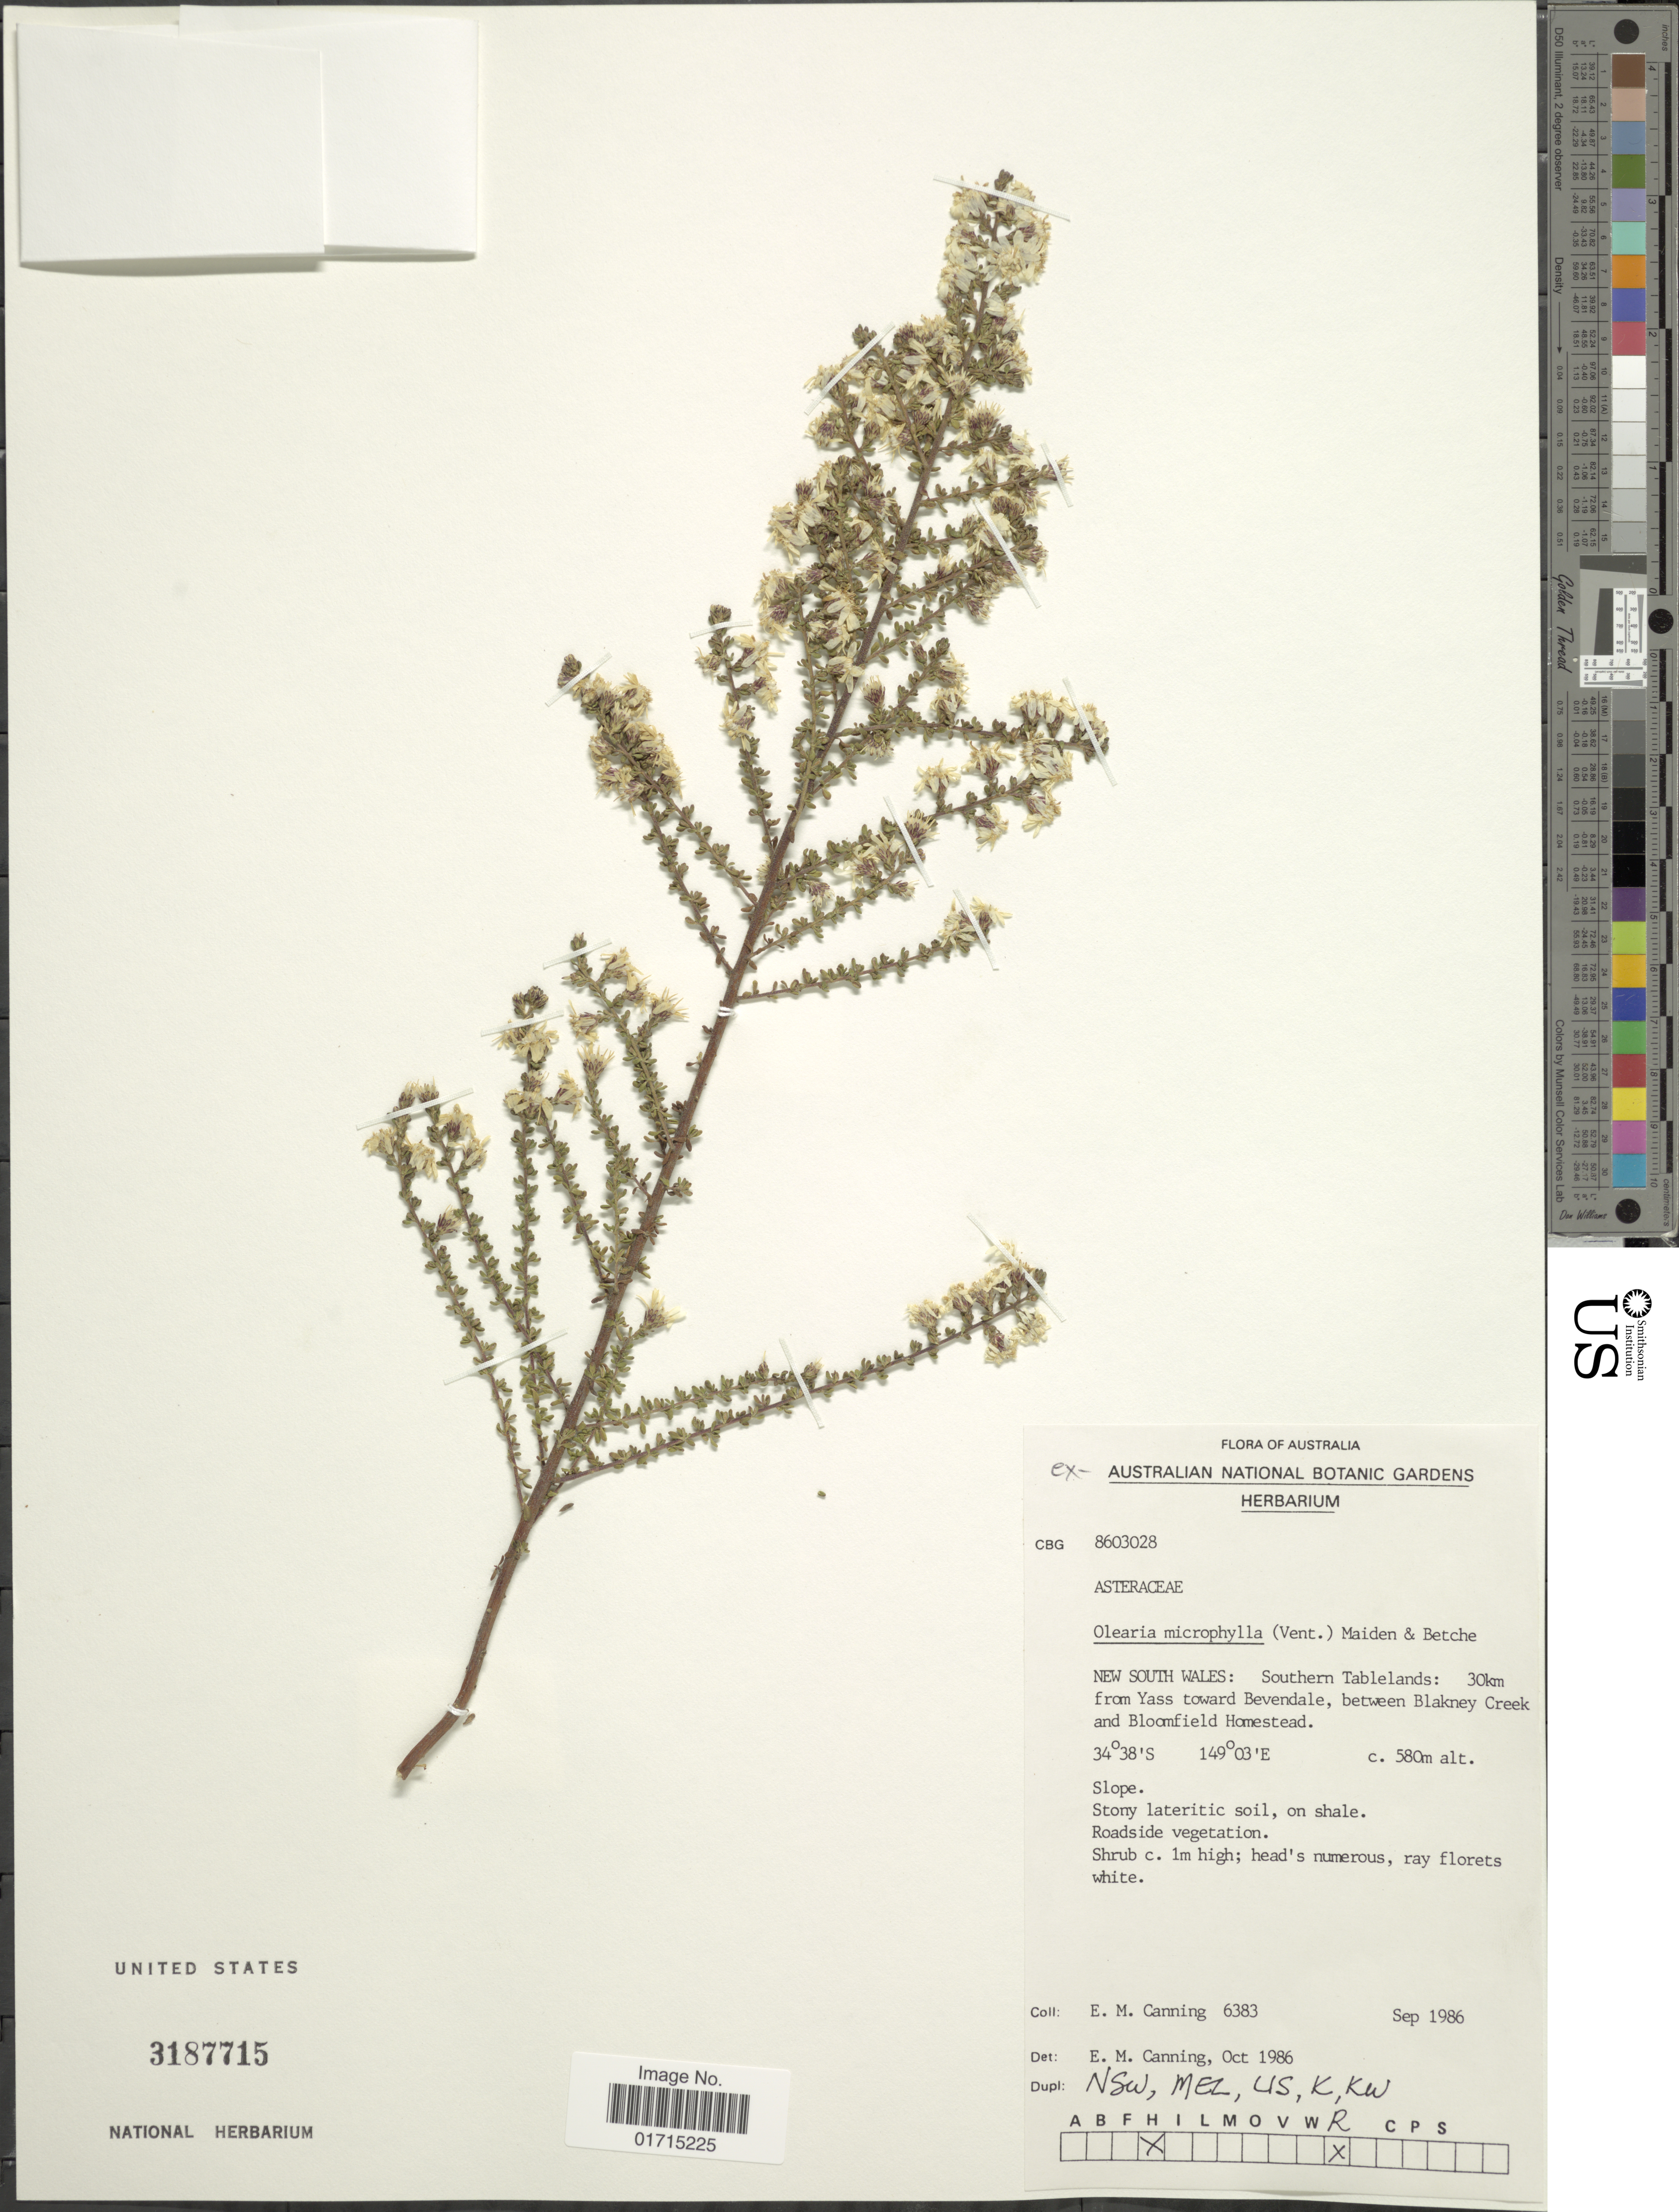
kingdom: Plantae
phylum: Tracheophyta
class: Magnoliopsida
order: Asterales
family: Asteraceae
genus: Olearia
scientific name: Olearia microphylla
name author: (Vent.) Maiden & Betche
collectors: E. Canning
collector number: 6383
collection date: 1986-09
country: Australia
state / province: New South Wales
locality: Southern Tablelands: 30km from Yass toward Bevendal, between Blakney Creek and Bloomfield Homestead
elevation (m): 580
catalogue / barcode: US 3187715